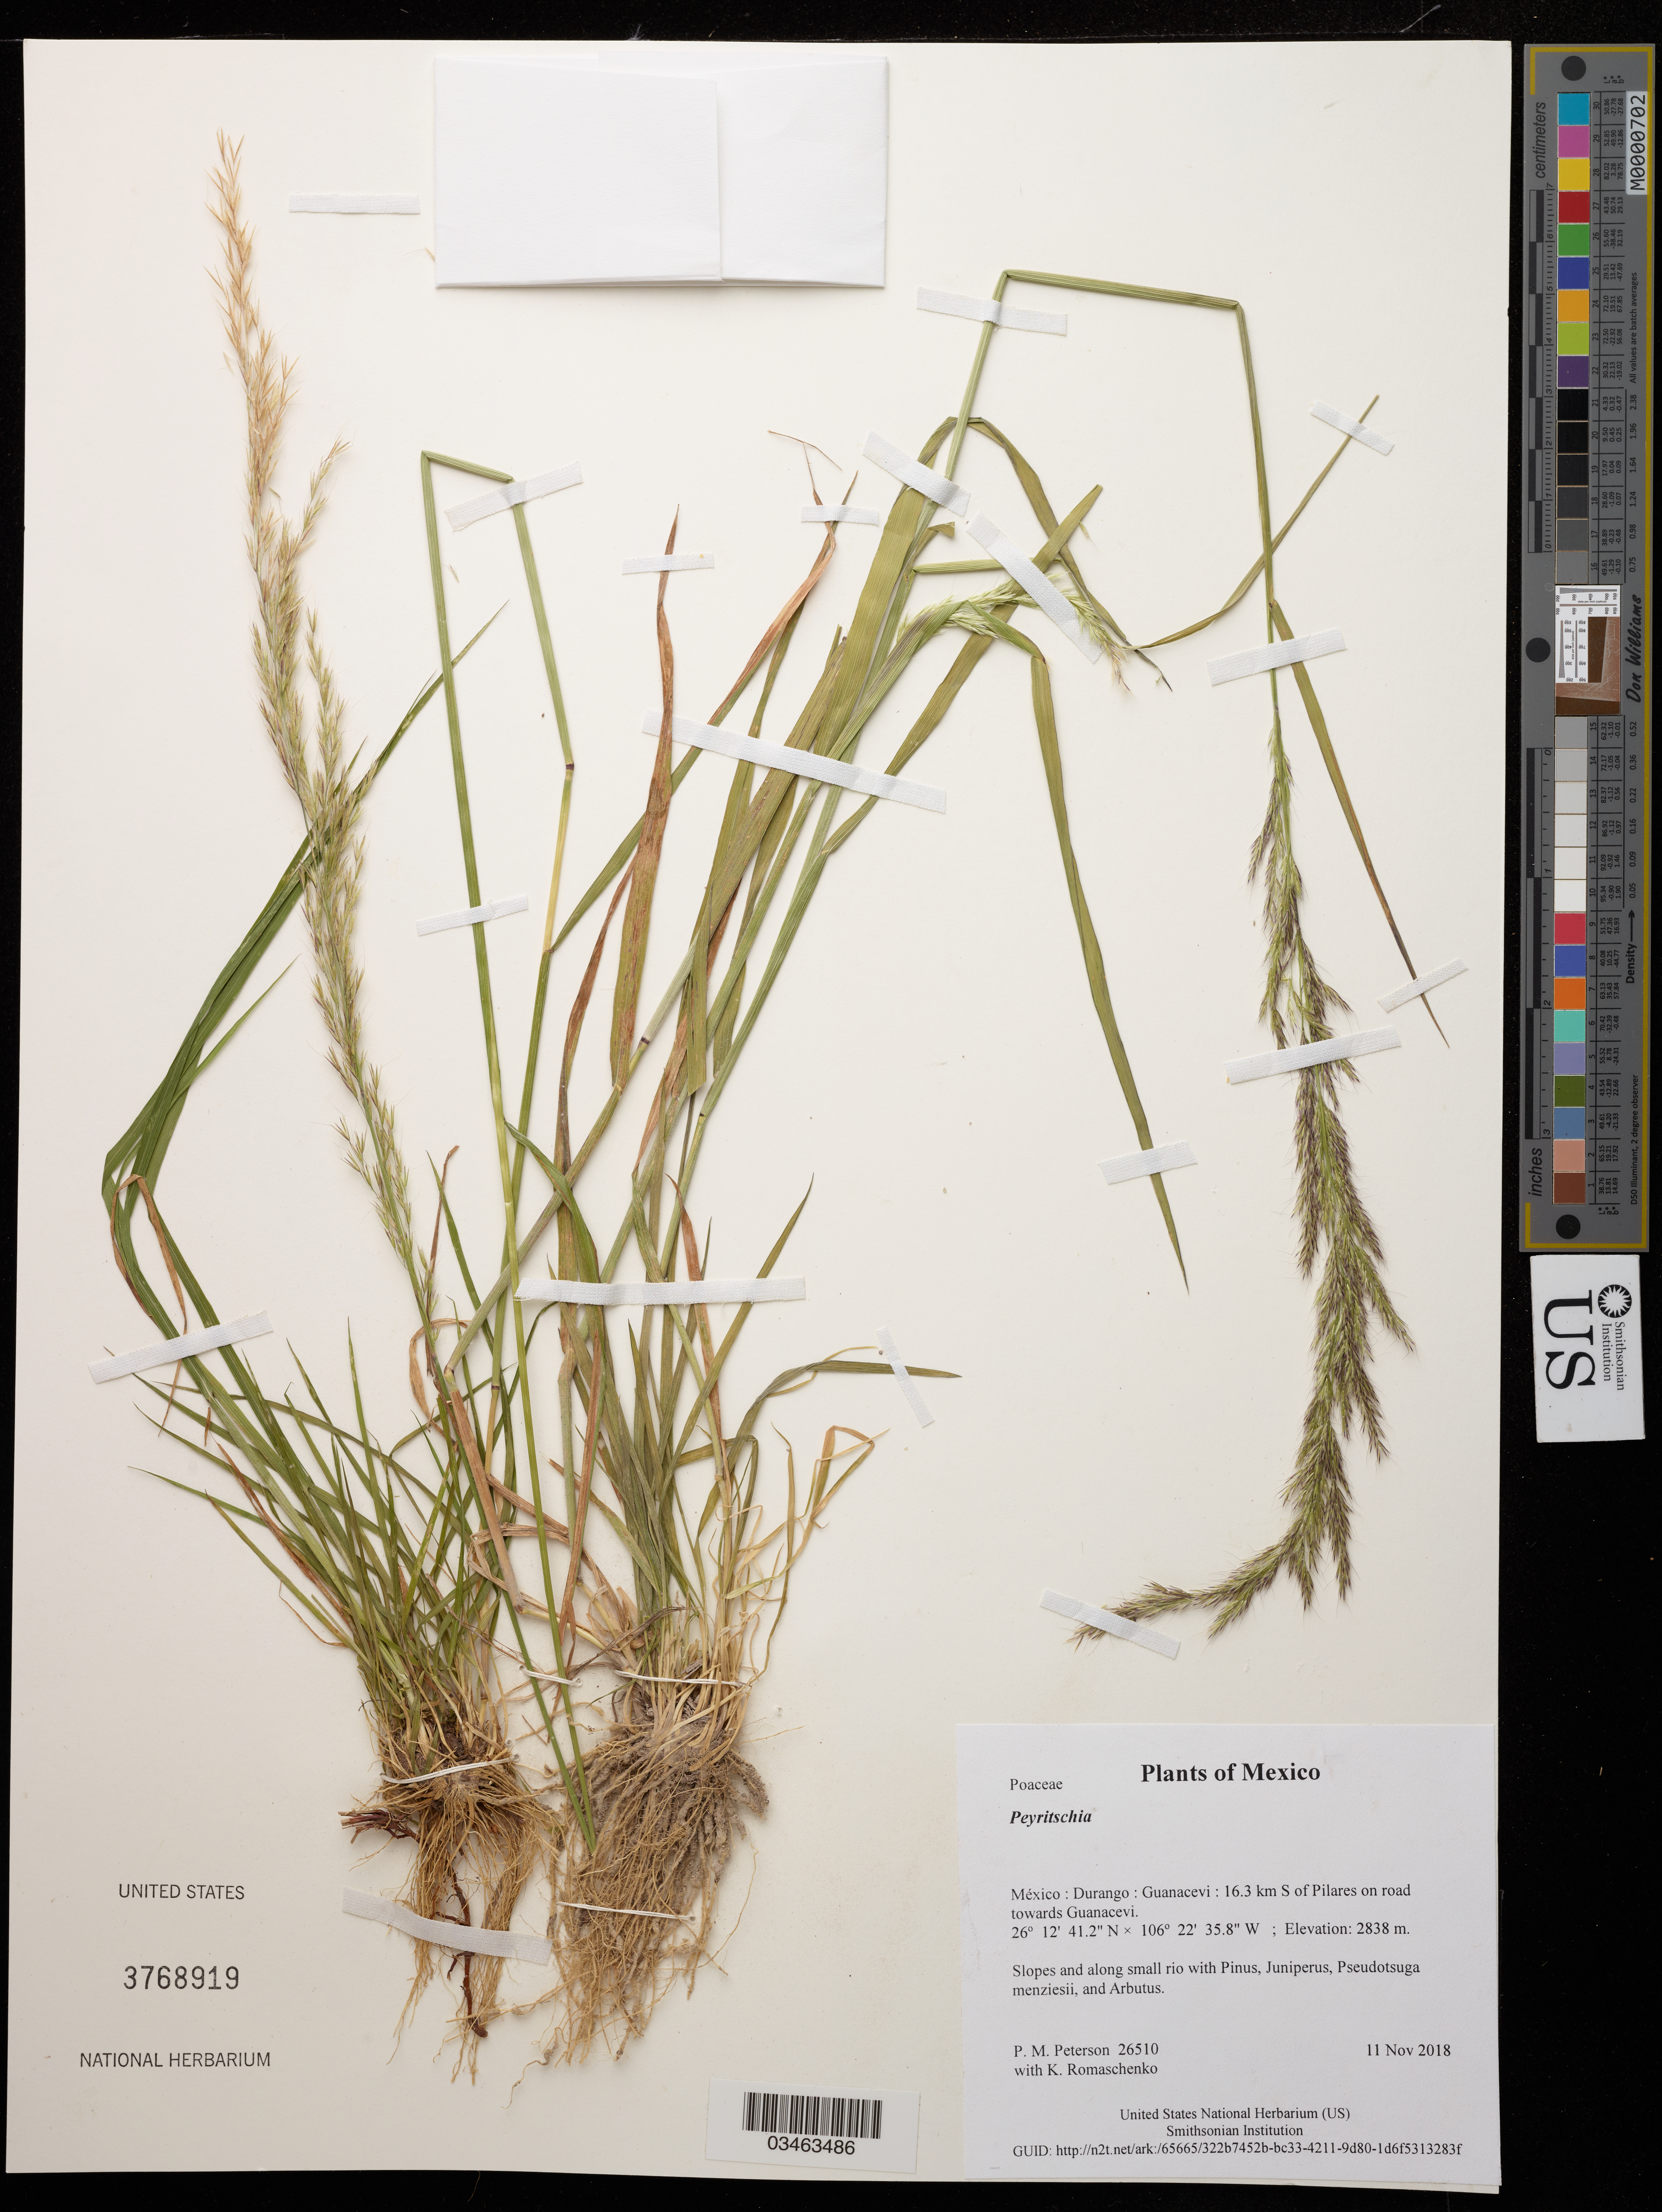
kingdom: Plantae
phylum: Tracheophyta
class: Liliopsida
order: Poales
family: Poaceae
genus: Peyritschia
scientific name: Peyritschia sp.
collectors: P. M. Peterson & K. Romaschenko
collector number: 26510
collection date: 2018-11-11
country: México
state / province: Durango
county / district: Guanacevi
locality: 16.3 km S of Pilares on road towards Guanacevi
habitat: Slopes and along small rio with Pinus, Juniperus, Pseudotsuga menziesii, and Arbutus.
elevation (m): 2838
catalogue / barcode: US 3768919